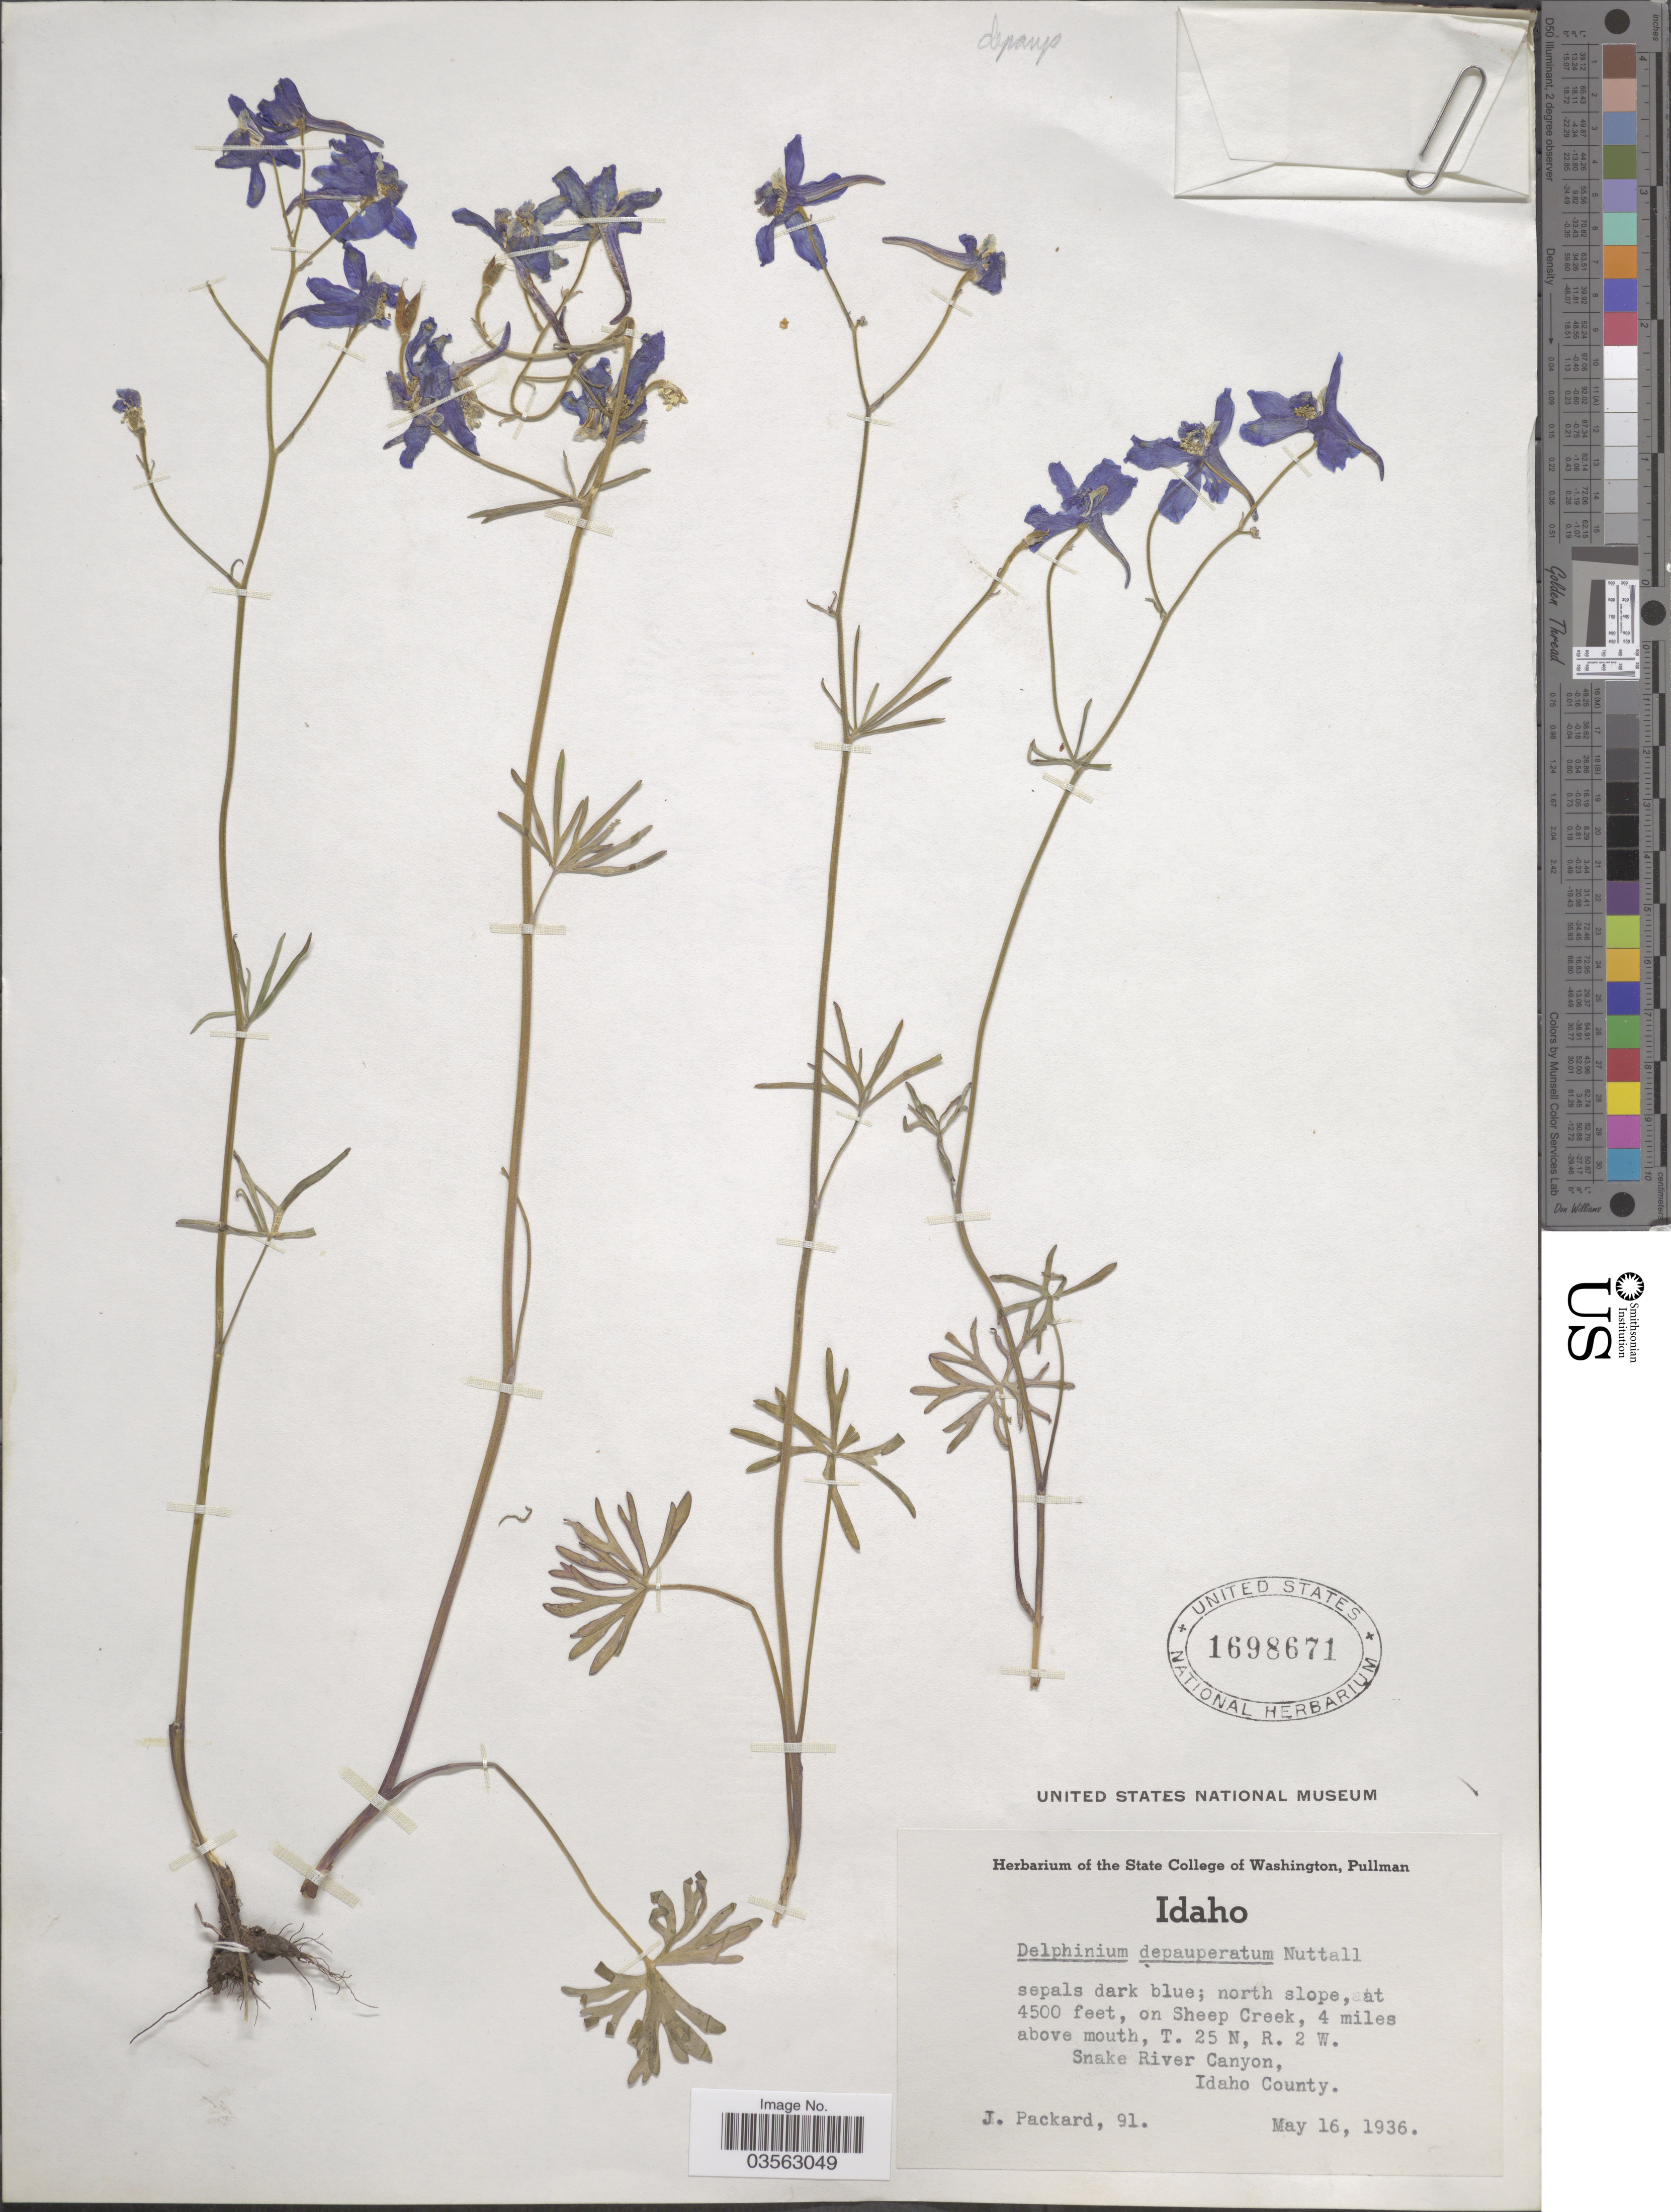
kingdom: Plantae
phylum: Tracheophyta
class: Magnoliopsida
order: Ranunculales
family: Ranunculaceae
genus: Delphinium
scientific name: Delphinium depauperatum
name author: Nutt.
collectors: J. Packard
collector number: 91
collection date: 1936-05-16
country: United States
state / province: Idaho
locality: On Sheep Creek, 4 miles above mouth, T. 25 N, R. 2 W. Snake River Canyon. Idaho County.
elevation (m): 1372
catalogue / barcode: US 1698671